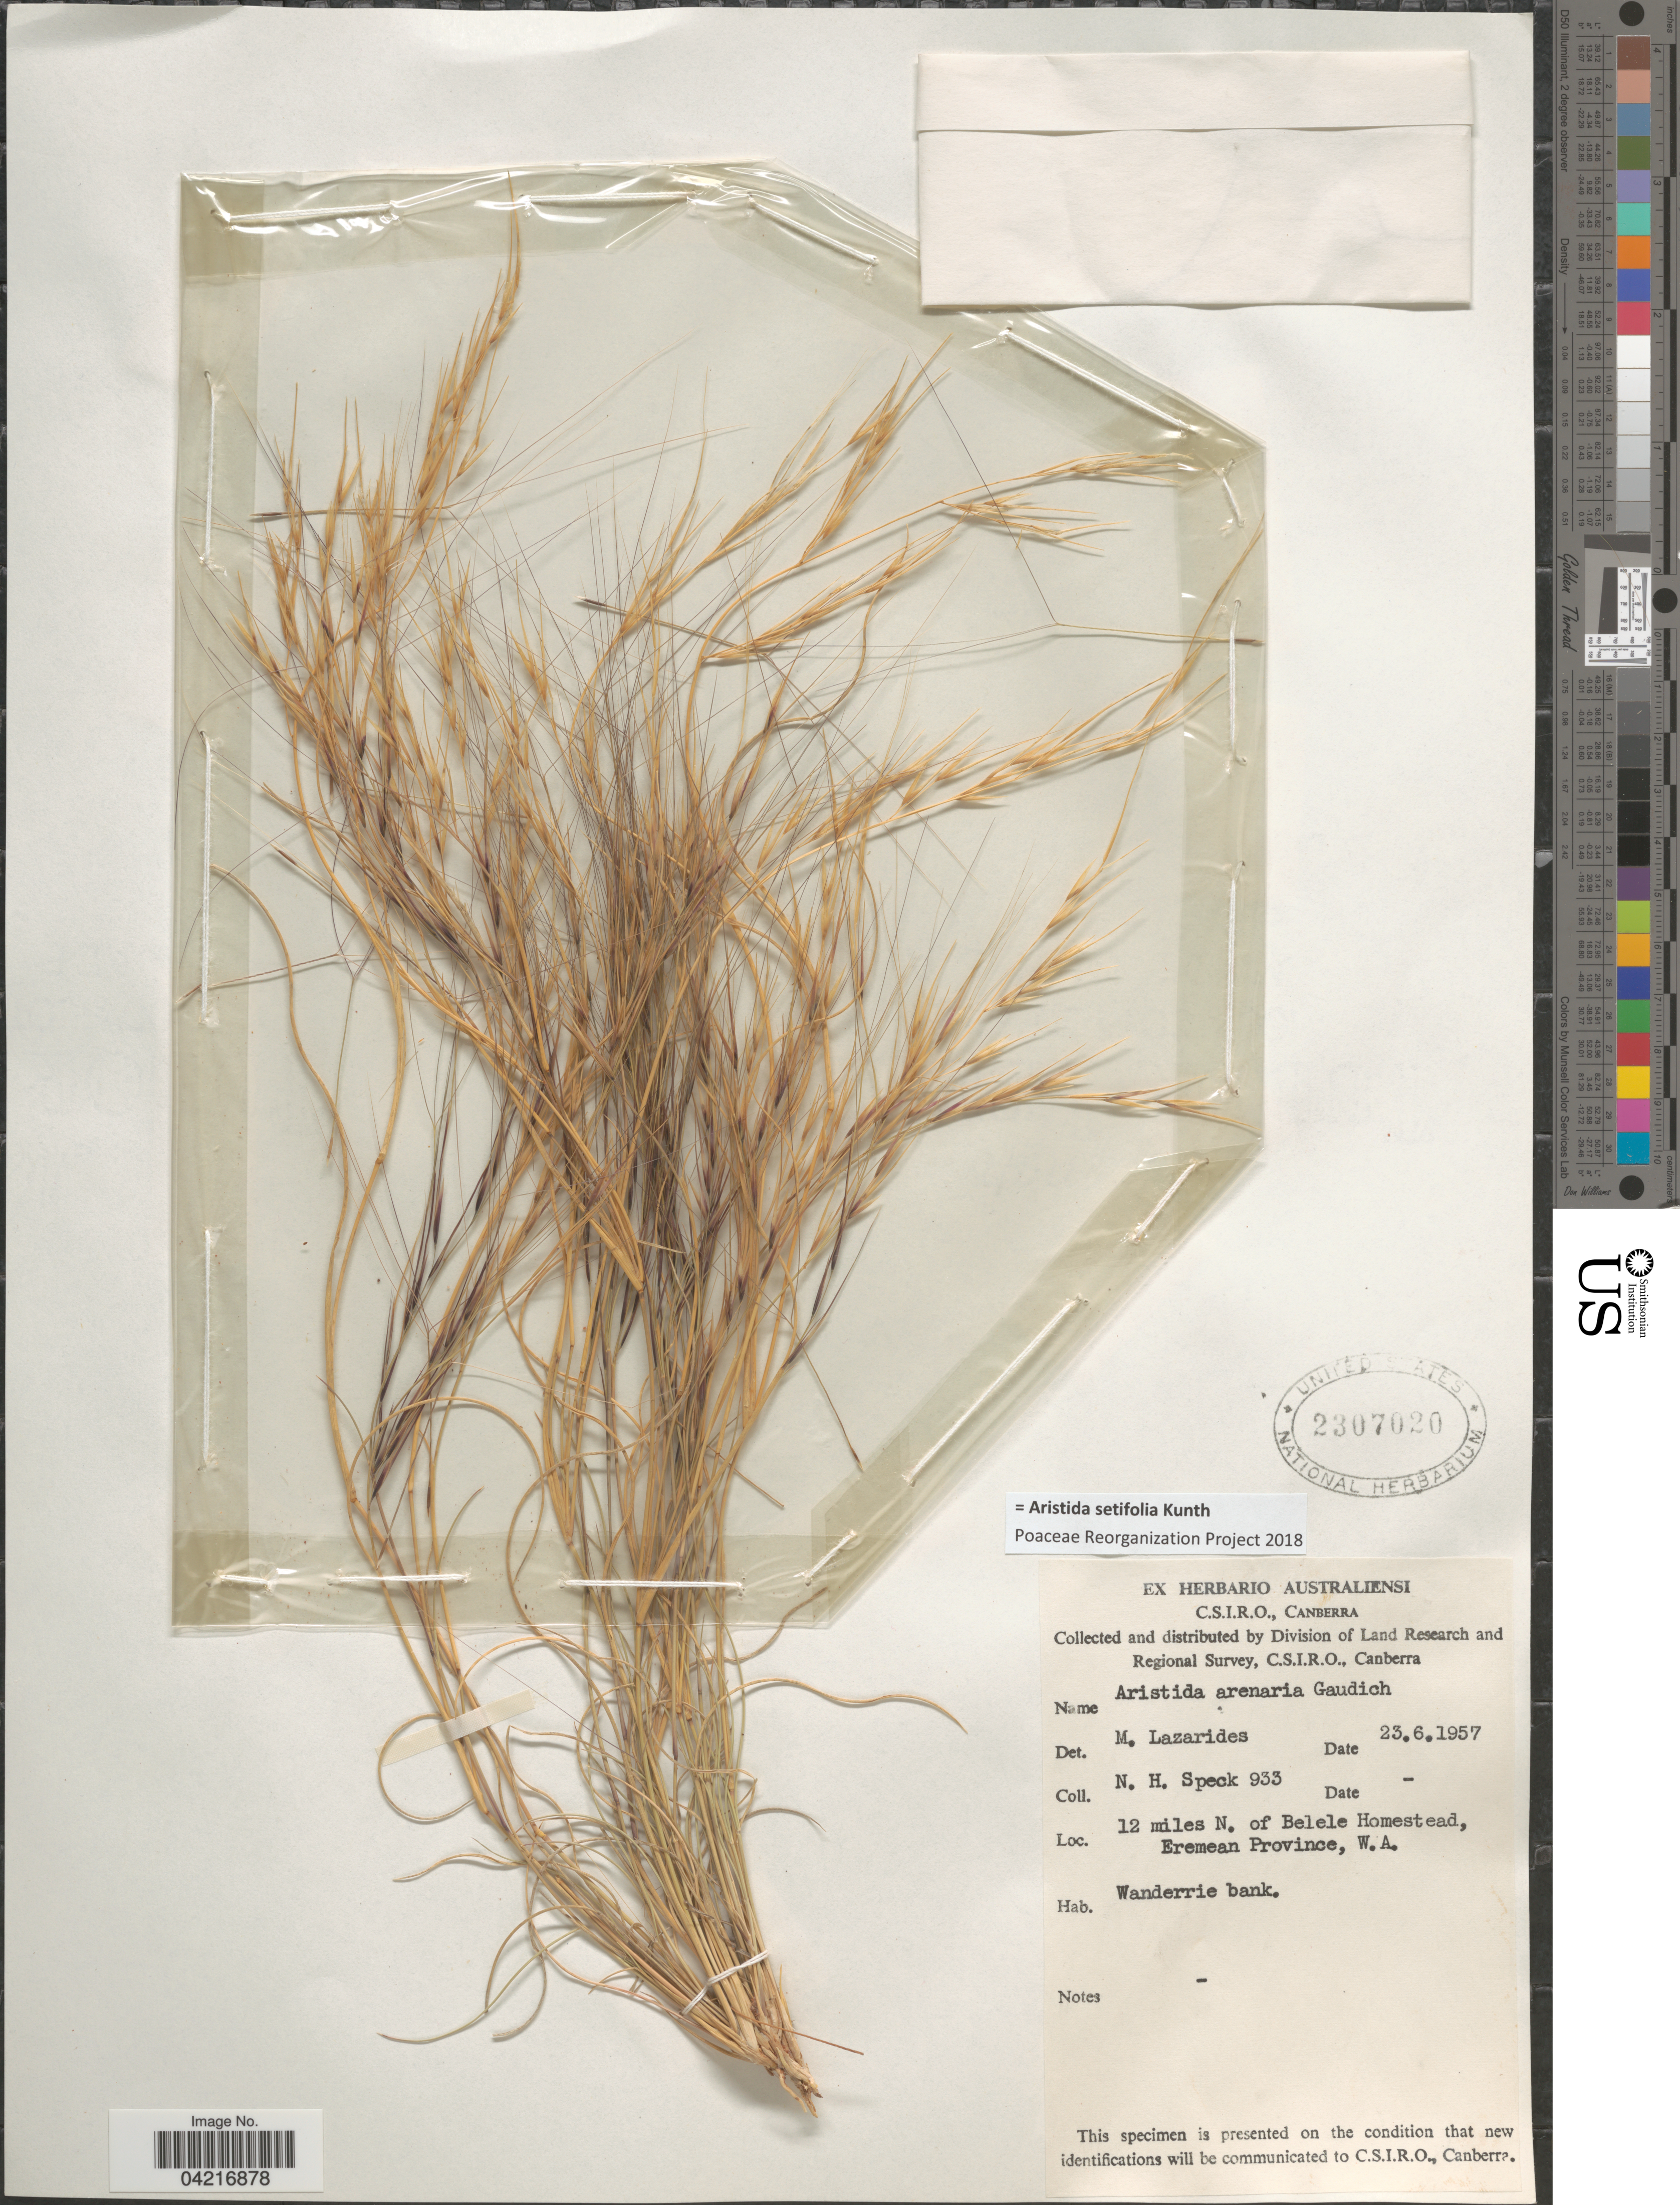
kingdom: Plantae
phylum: Tracheophyta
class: Liliopsida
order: Poales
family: Poaceae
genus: Aristida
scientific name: Aristida setifolia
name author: Kunth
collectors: N. Speck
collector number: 933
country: Australia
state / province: Western Australia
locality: Land Research and Regional Survey, C.S.I.R.O. 12 miles N. of Belele Homestead, Eremean Province.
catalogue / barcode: US 2307020